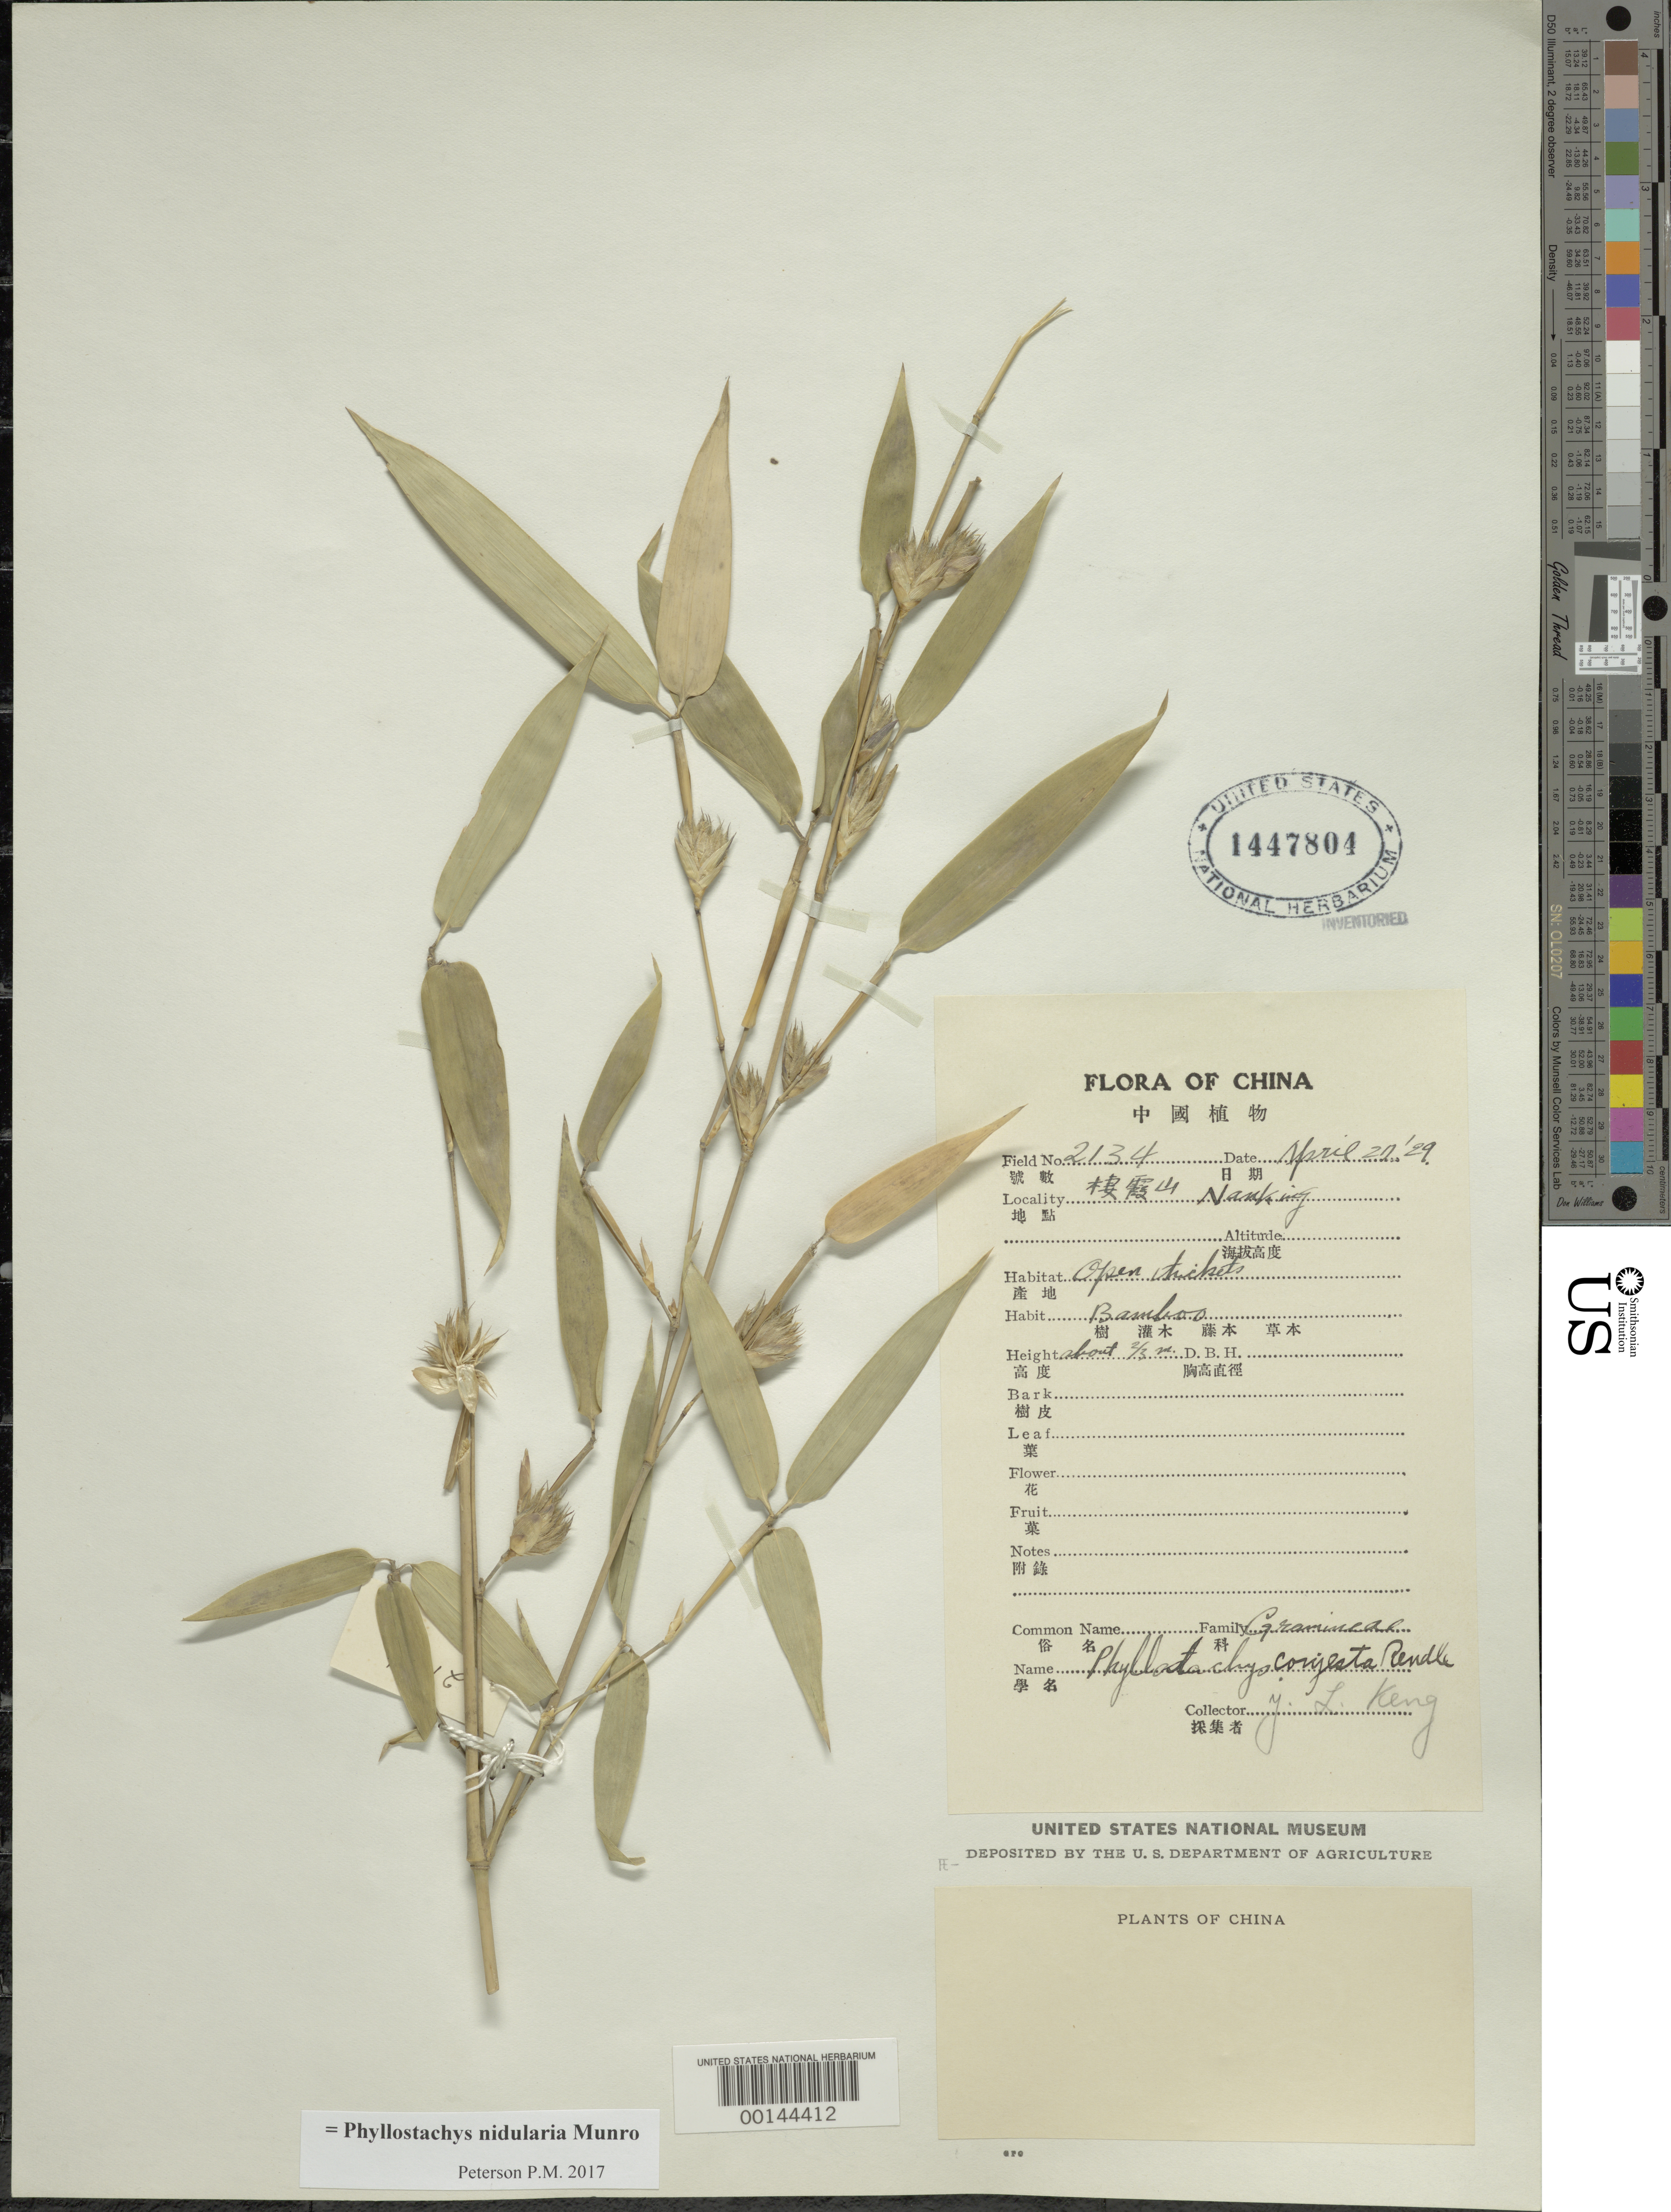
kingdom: Plantae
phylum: Tracheophyta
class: Liliopsida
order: Poales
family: Poaceae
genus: Phyllostachys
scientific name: Phyllostachys nidularia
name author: Munro ex Fenzi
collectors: Y. L. Keng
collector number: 2134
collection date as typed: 20 Apr 1929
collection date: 1929-04-20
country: China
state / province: Jiangsu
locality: Nanjing (Nanking)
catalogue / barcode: US 1447804